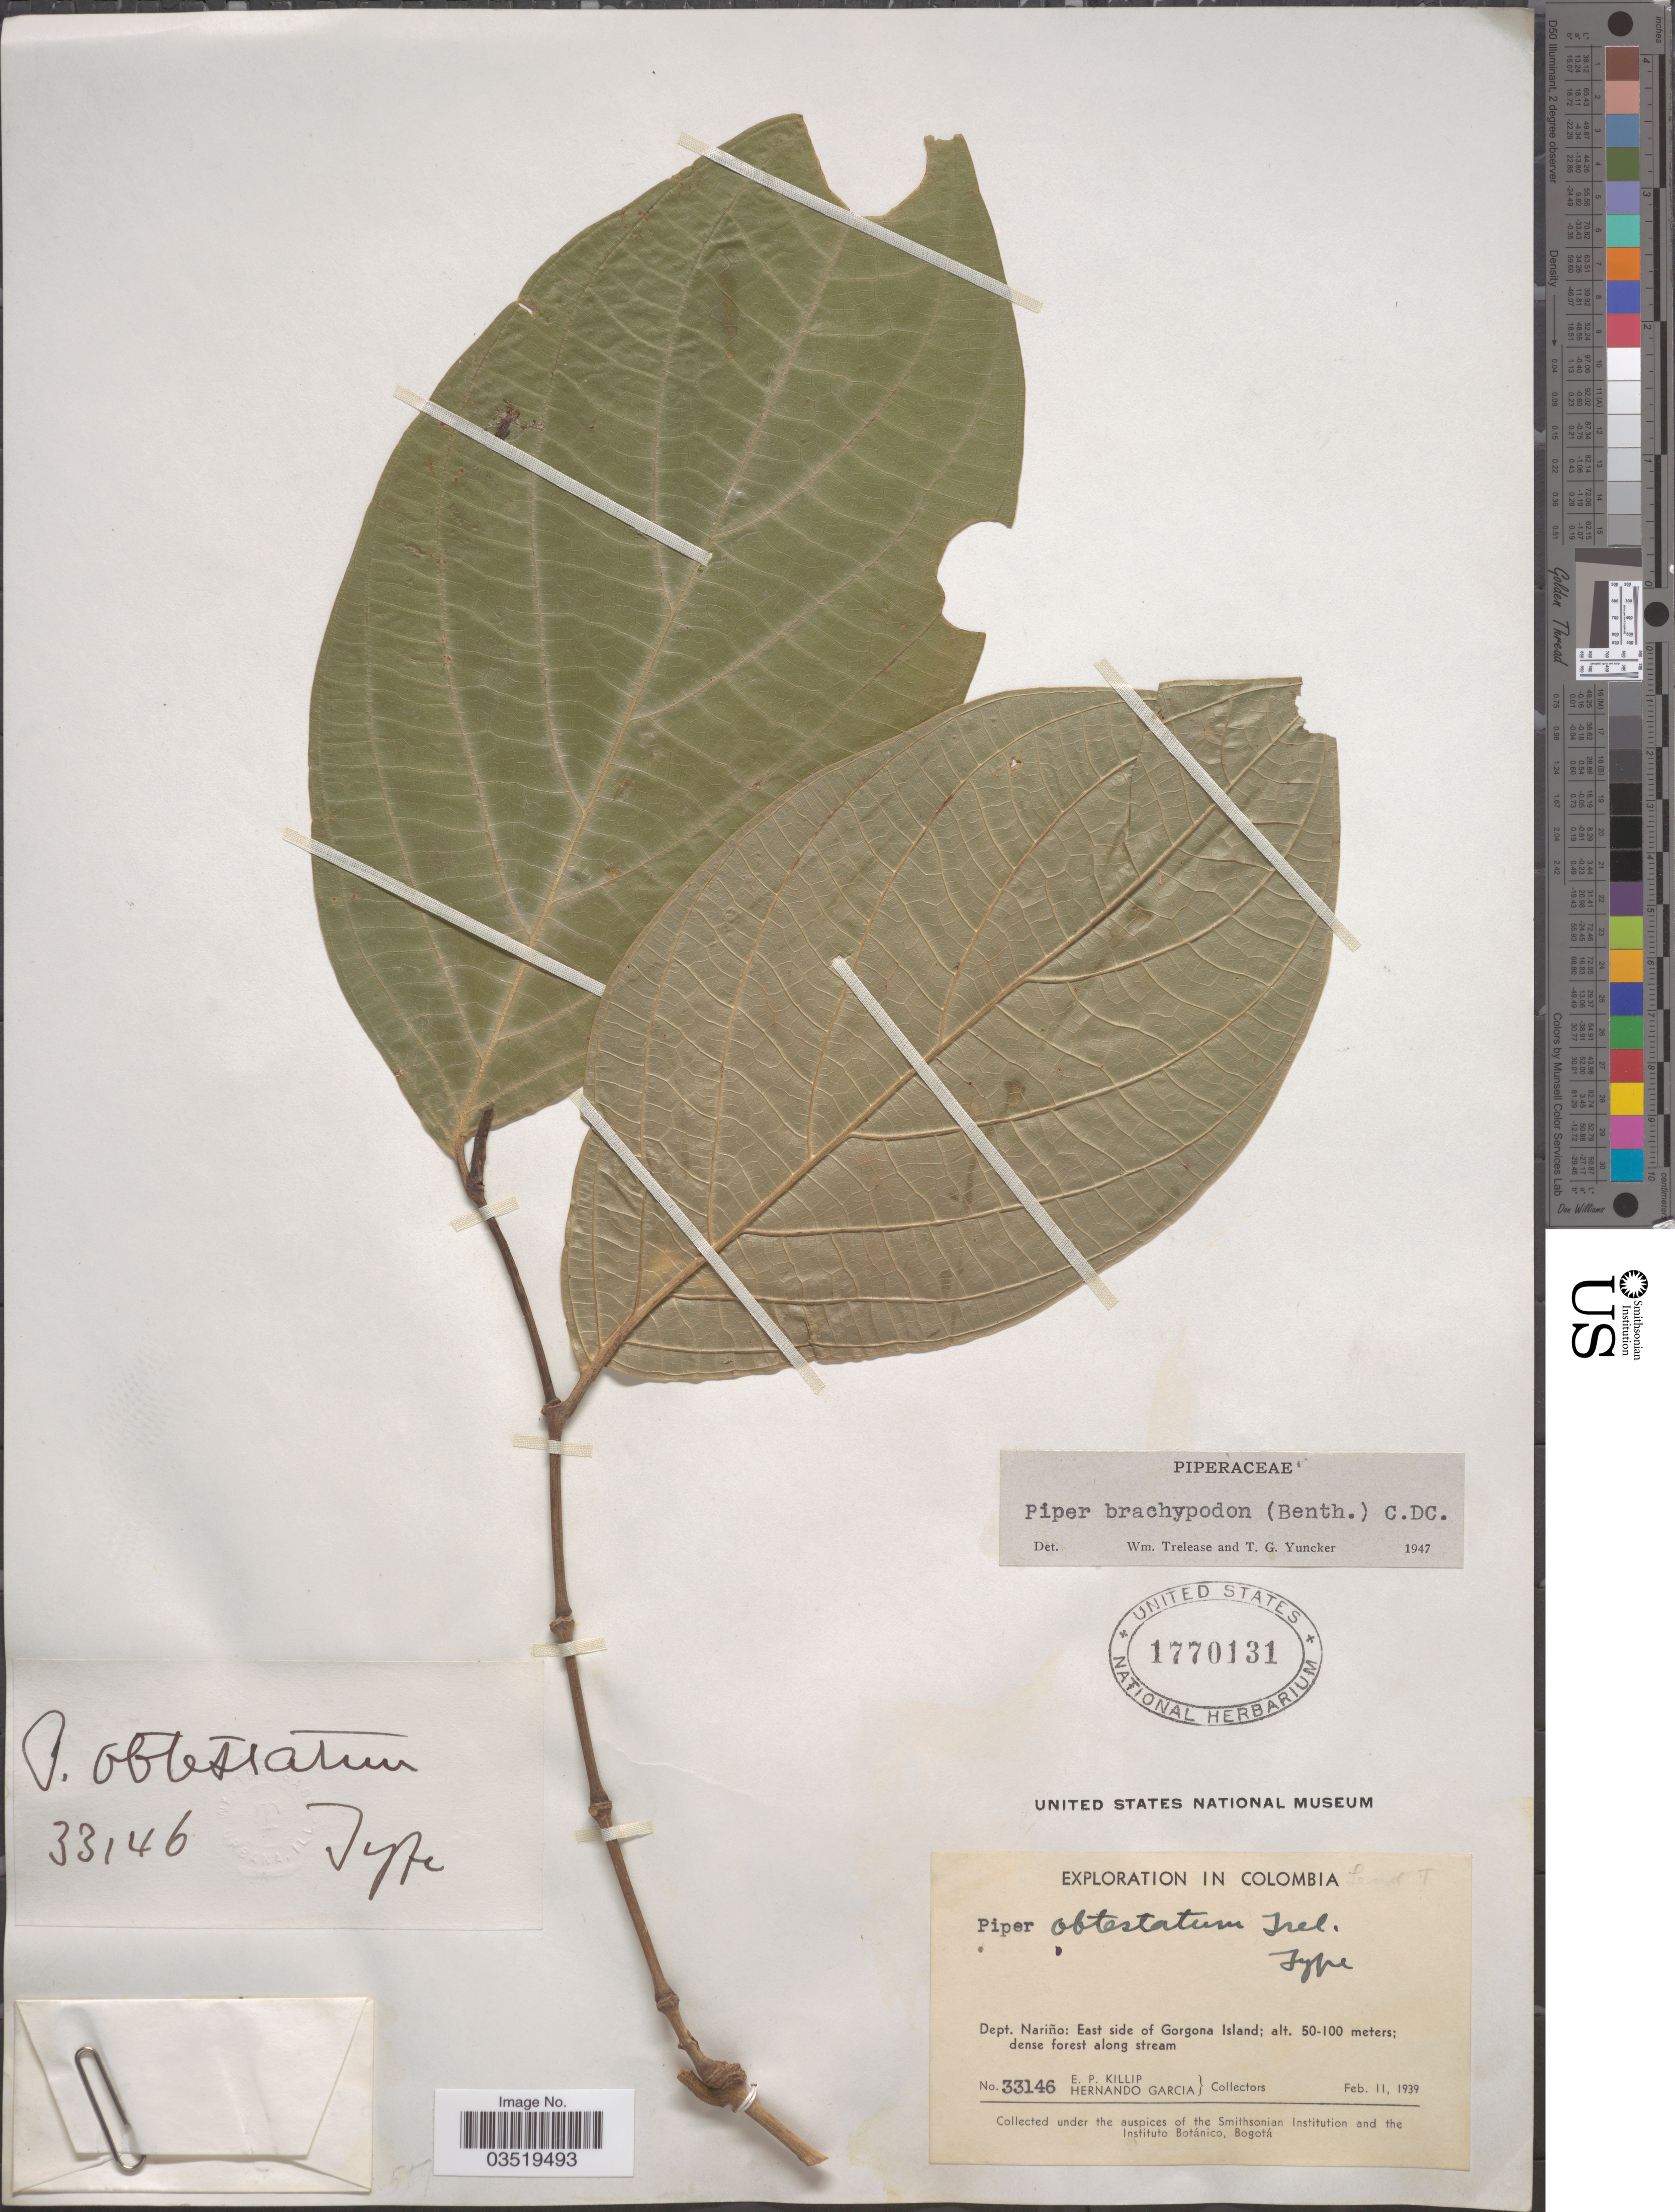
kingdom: Plantae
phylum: Tracheophyta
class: Magnoliopsida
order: Piperales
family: Piperaceae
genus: Piper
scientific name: Piper brachypodon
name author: (Benth.) C. DC.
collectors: E. P. Killip & H. Garcia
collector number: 33146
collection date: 1939-02-11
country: Colombia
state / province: Nariño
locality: Dept. Nariño: East side of Gorgona Island.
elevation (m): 50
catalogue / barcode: US 1770131